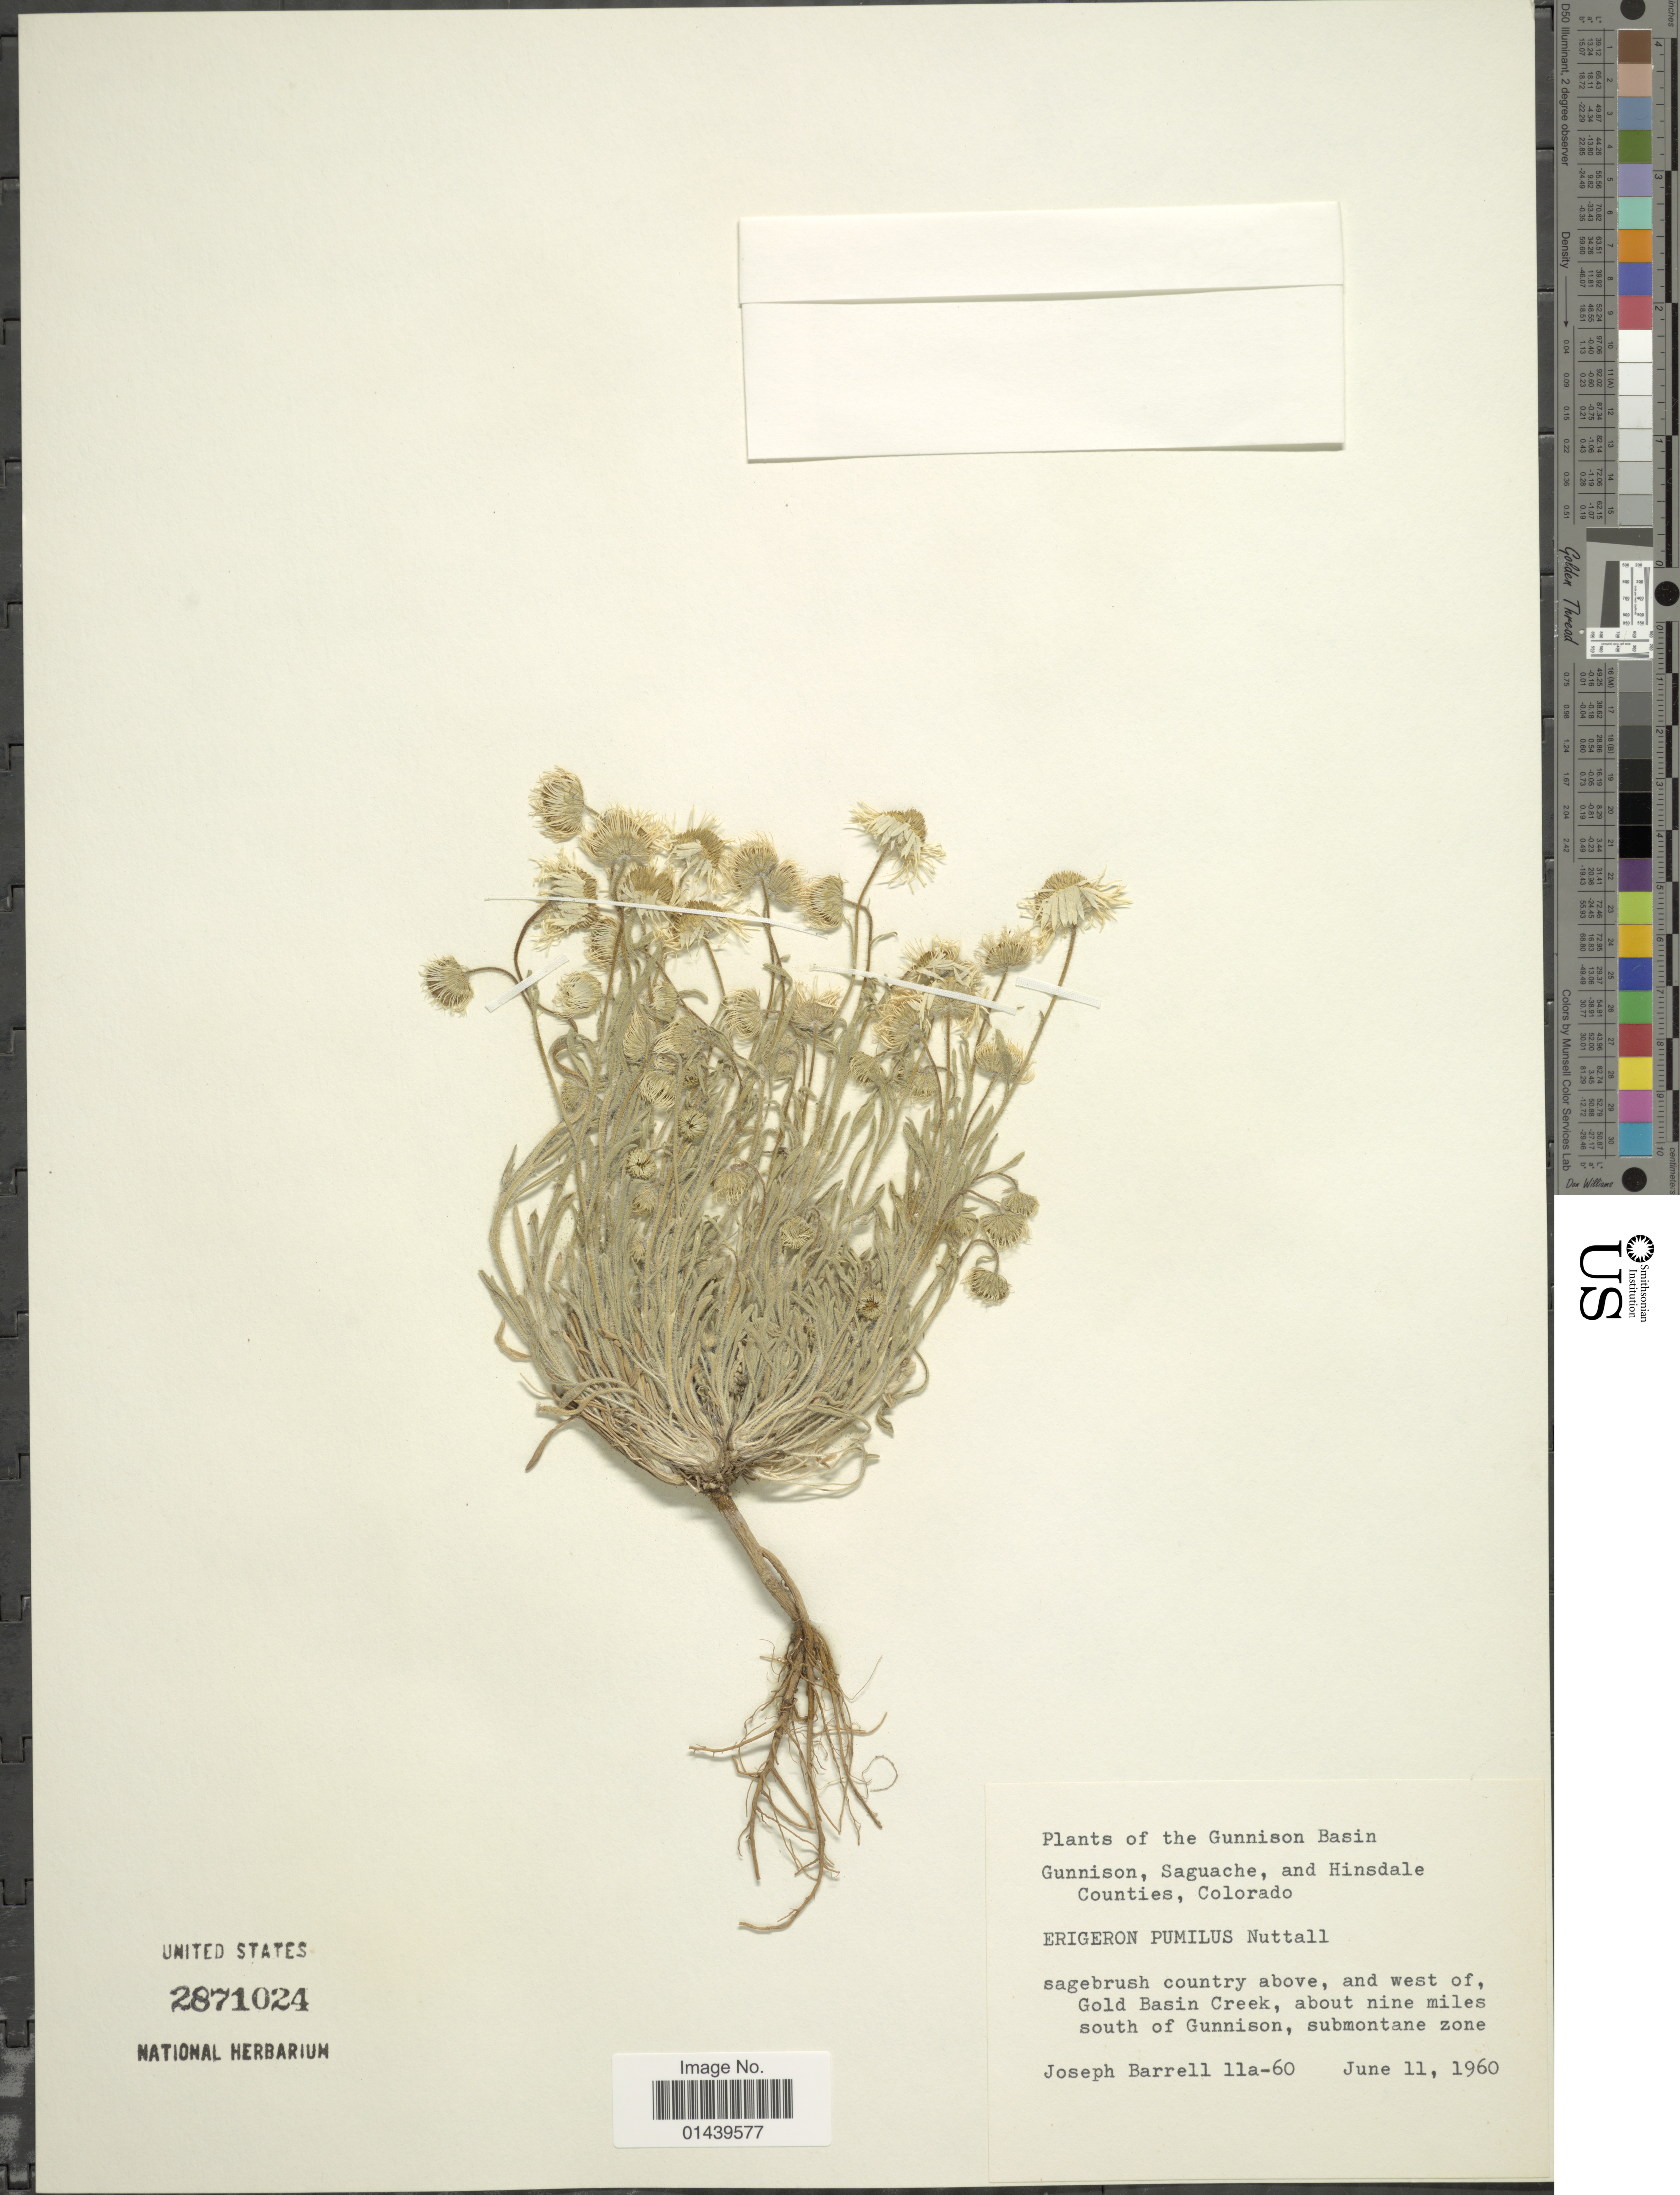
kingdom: Plantae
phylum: Tracheophyta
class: Magnoliopsida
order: Asterales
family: Asteraceae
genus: Erigeron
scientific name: Erigeron pumilus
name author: Nutt.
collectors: J. Barrell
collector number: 11a-60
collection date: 1960-06-11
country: United States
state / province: Colorado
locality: The Gunnison Basin. Sagebrush country above, and west of, Gold Basin Creek, about nine miles south of Gunnison, submontane zone.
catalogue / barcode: US 2871024